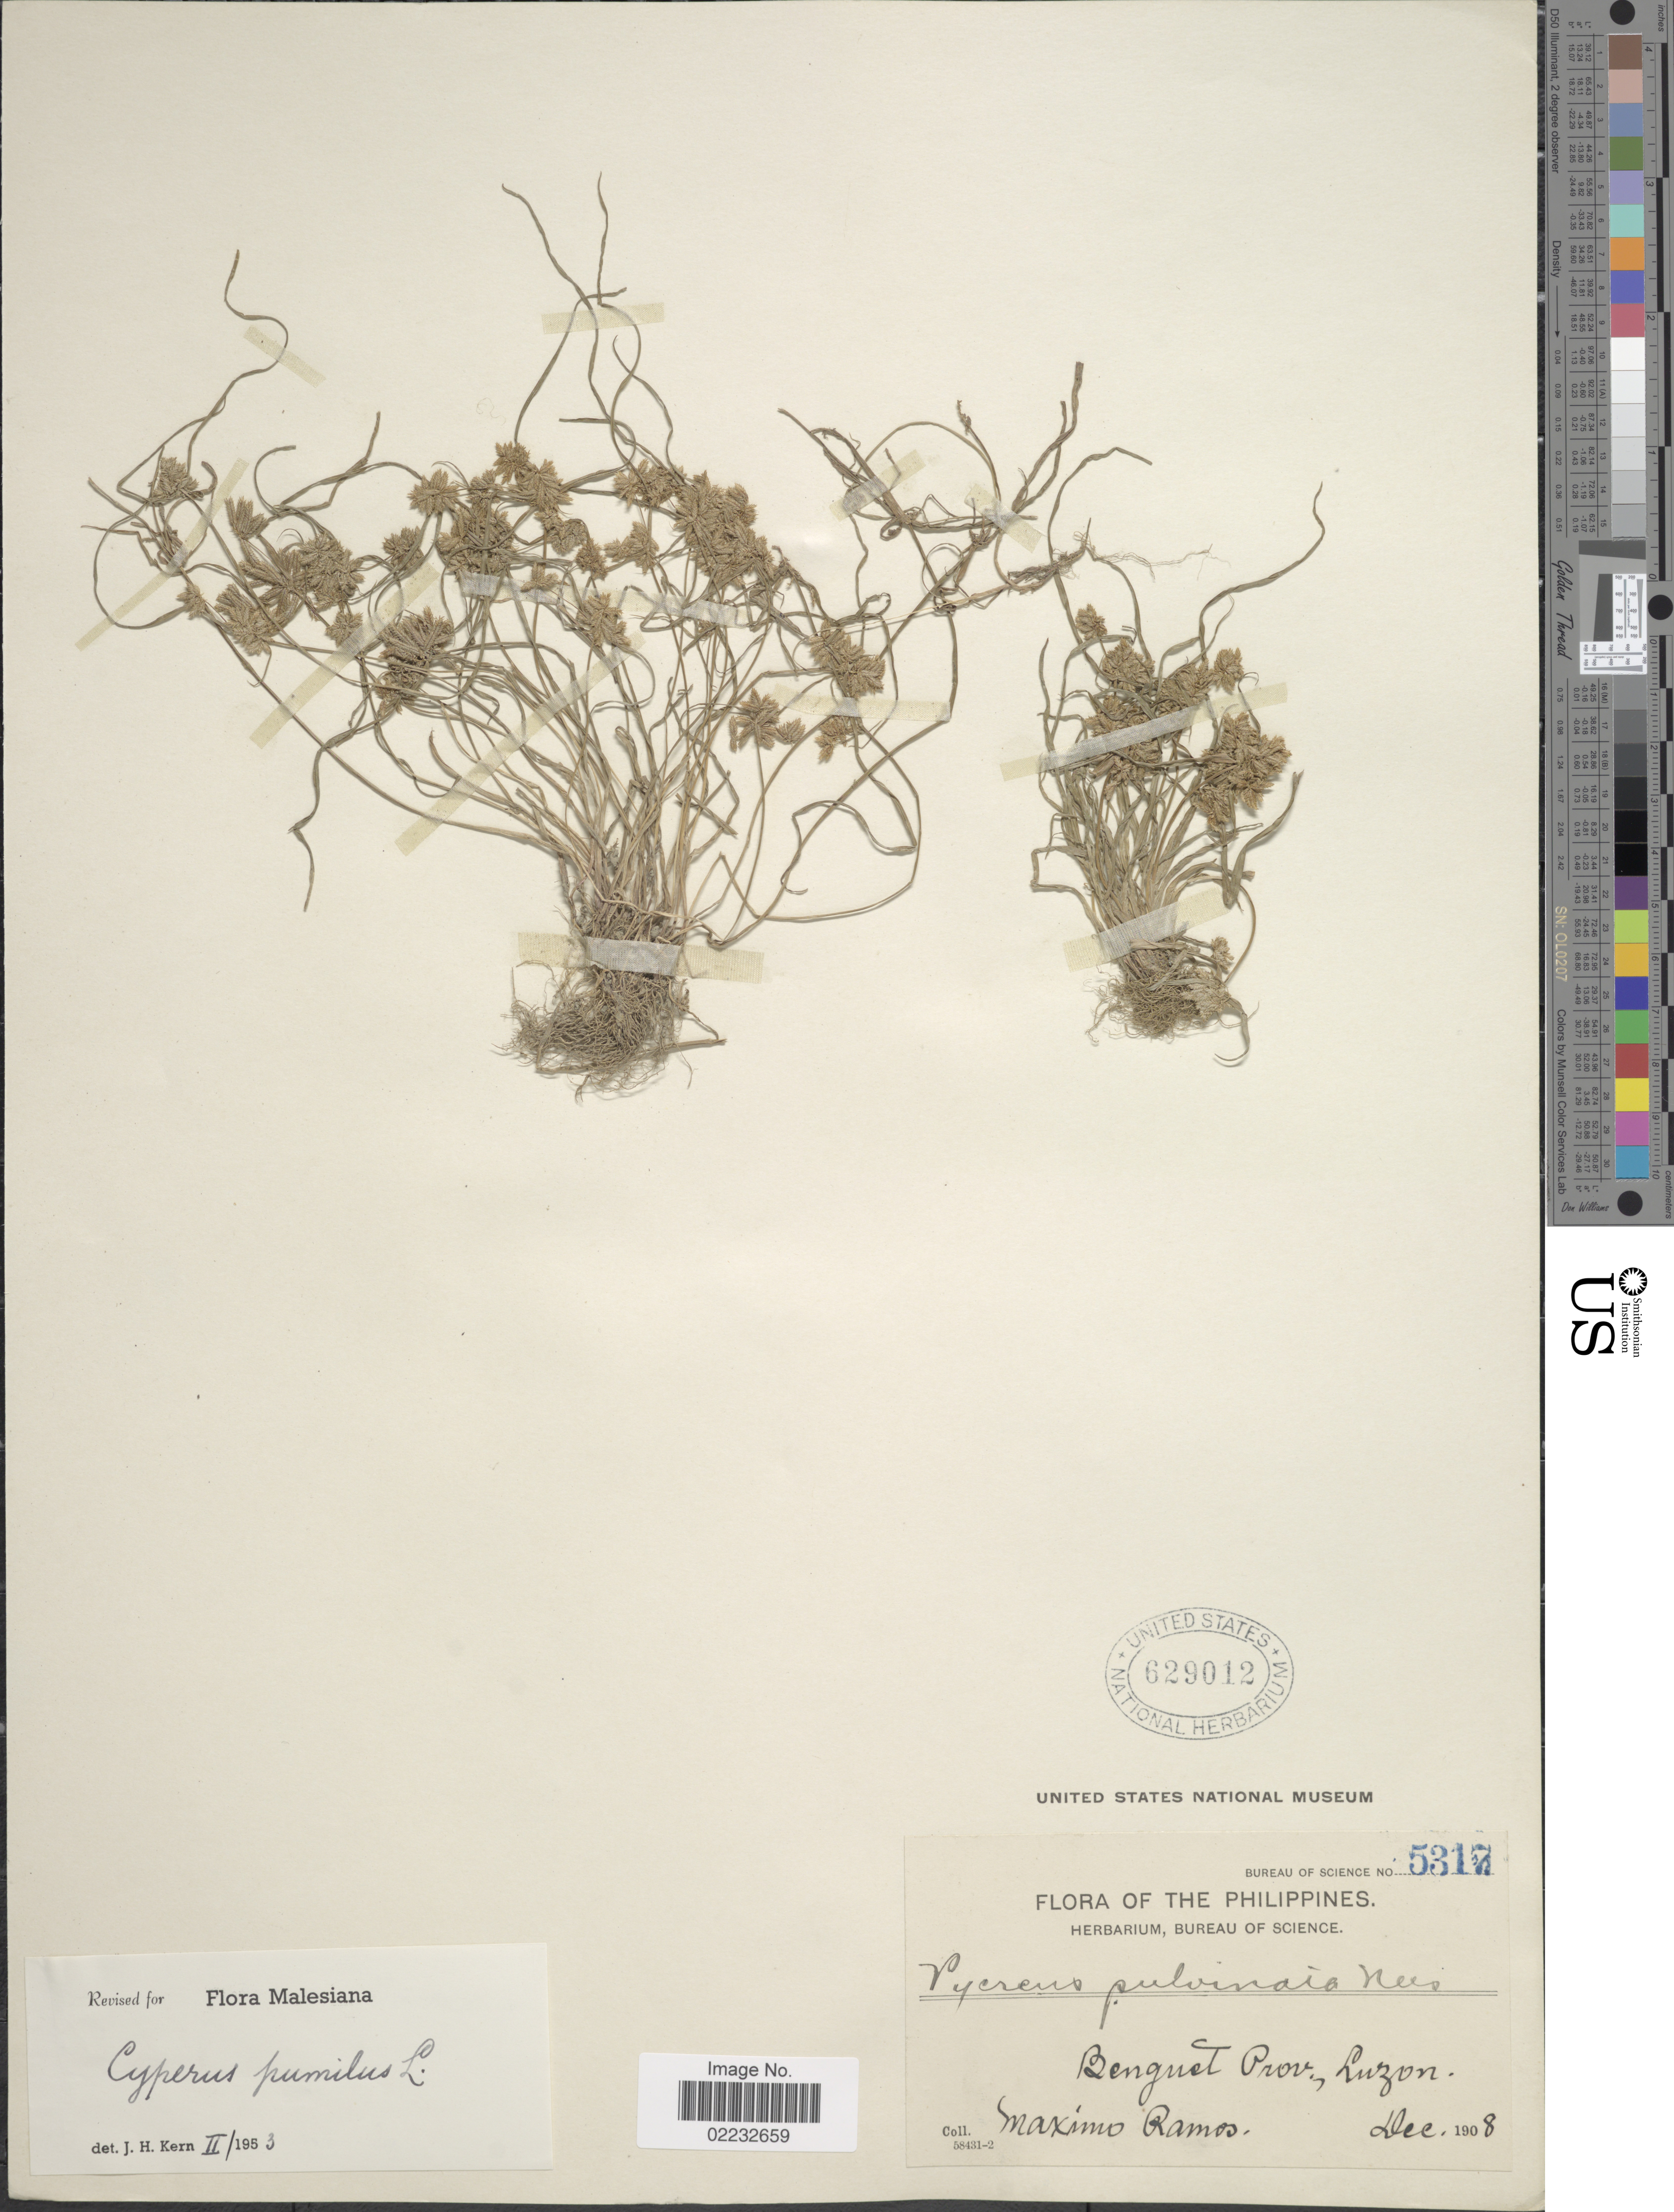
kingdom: Plantae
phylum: Tracheophyta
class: Liliopsida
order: Poales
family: Cyperaceae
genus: Cyperus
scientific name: Cyperus pumilus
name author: L.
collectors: M. Ramos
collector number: Bureau of Science 5317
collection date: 1908-12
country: Philippines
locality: Benguet Prov., Luzon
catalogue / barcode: US 629012